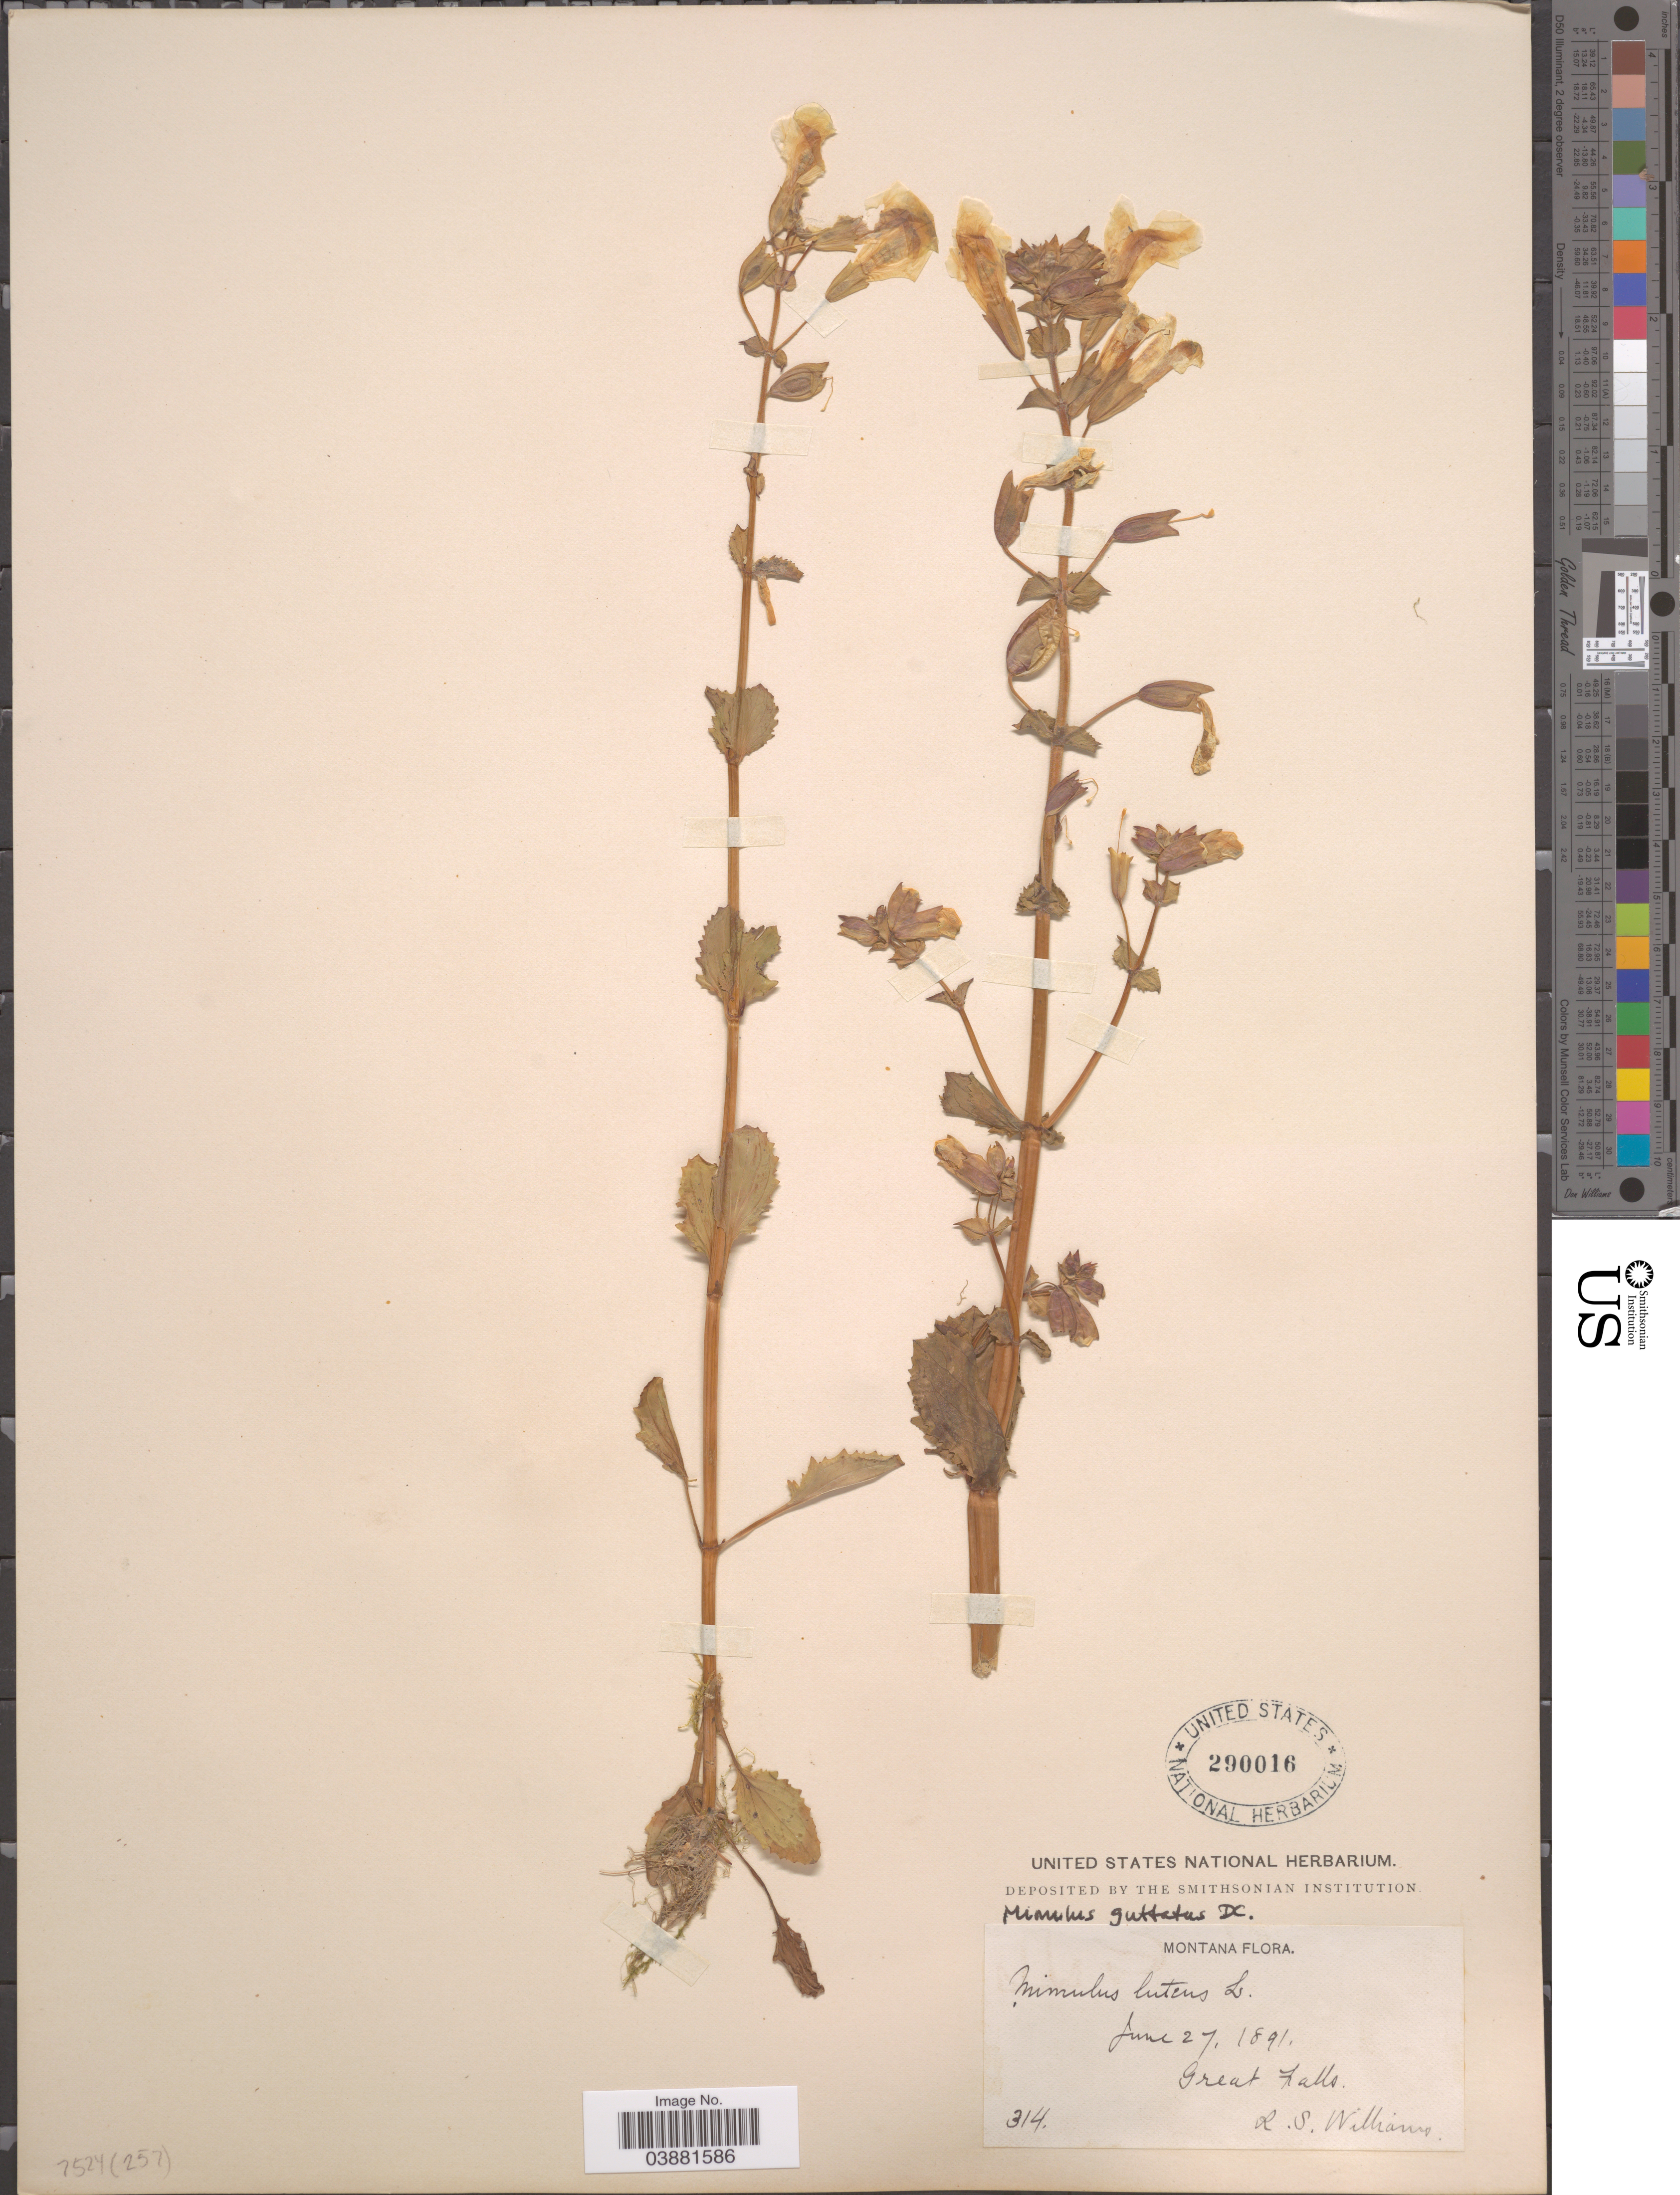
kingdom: Plantae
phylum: Tracheophyta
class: Magnoliopsida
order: Lamiales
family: Phrymaceae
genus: Mimulus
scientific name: Mimulus guttatus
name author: DC.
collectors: R. S. Williams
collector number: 314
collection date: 1891-06-27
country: United States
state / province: Montana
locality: Great Falls.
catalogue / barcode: US 290016